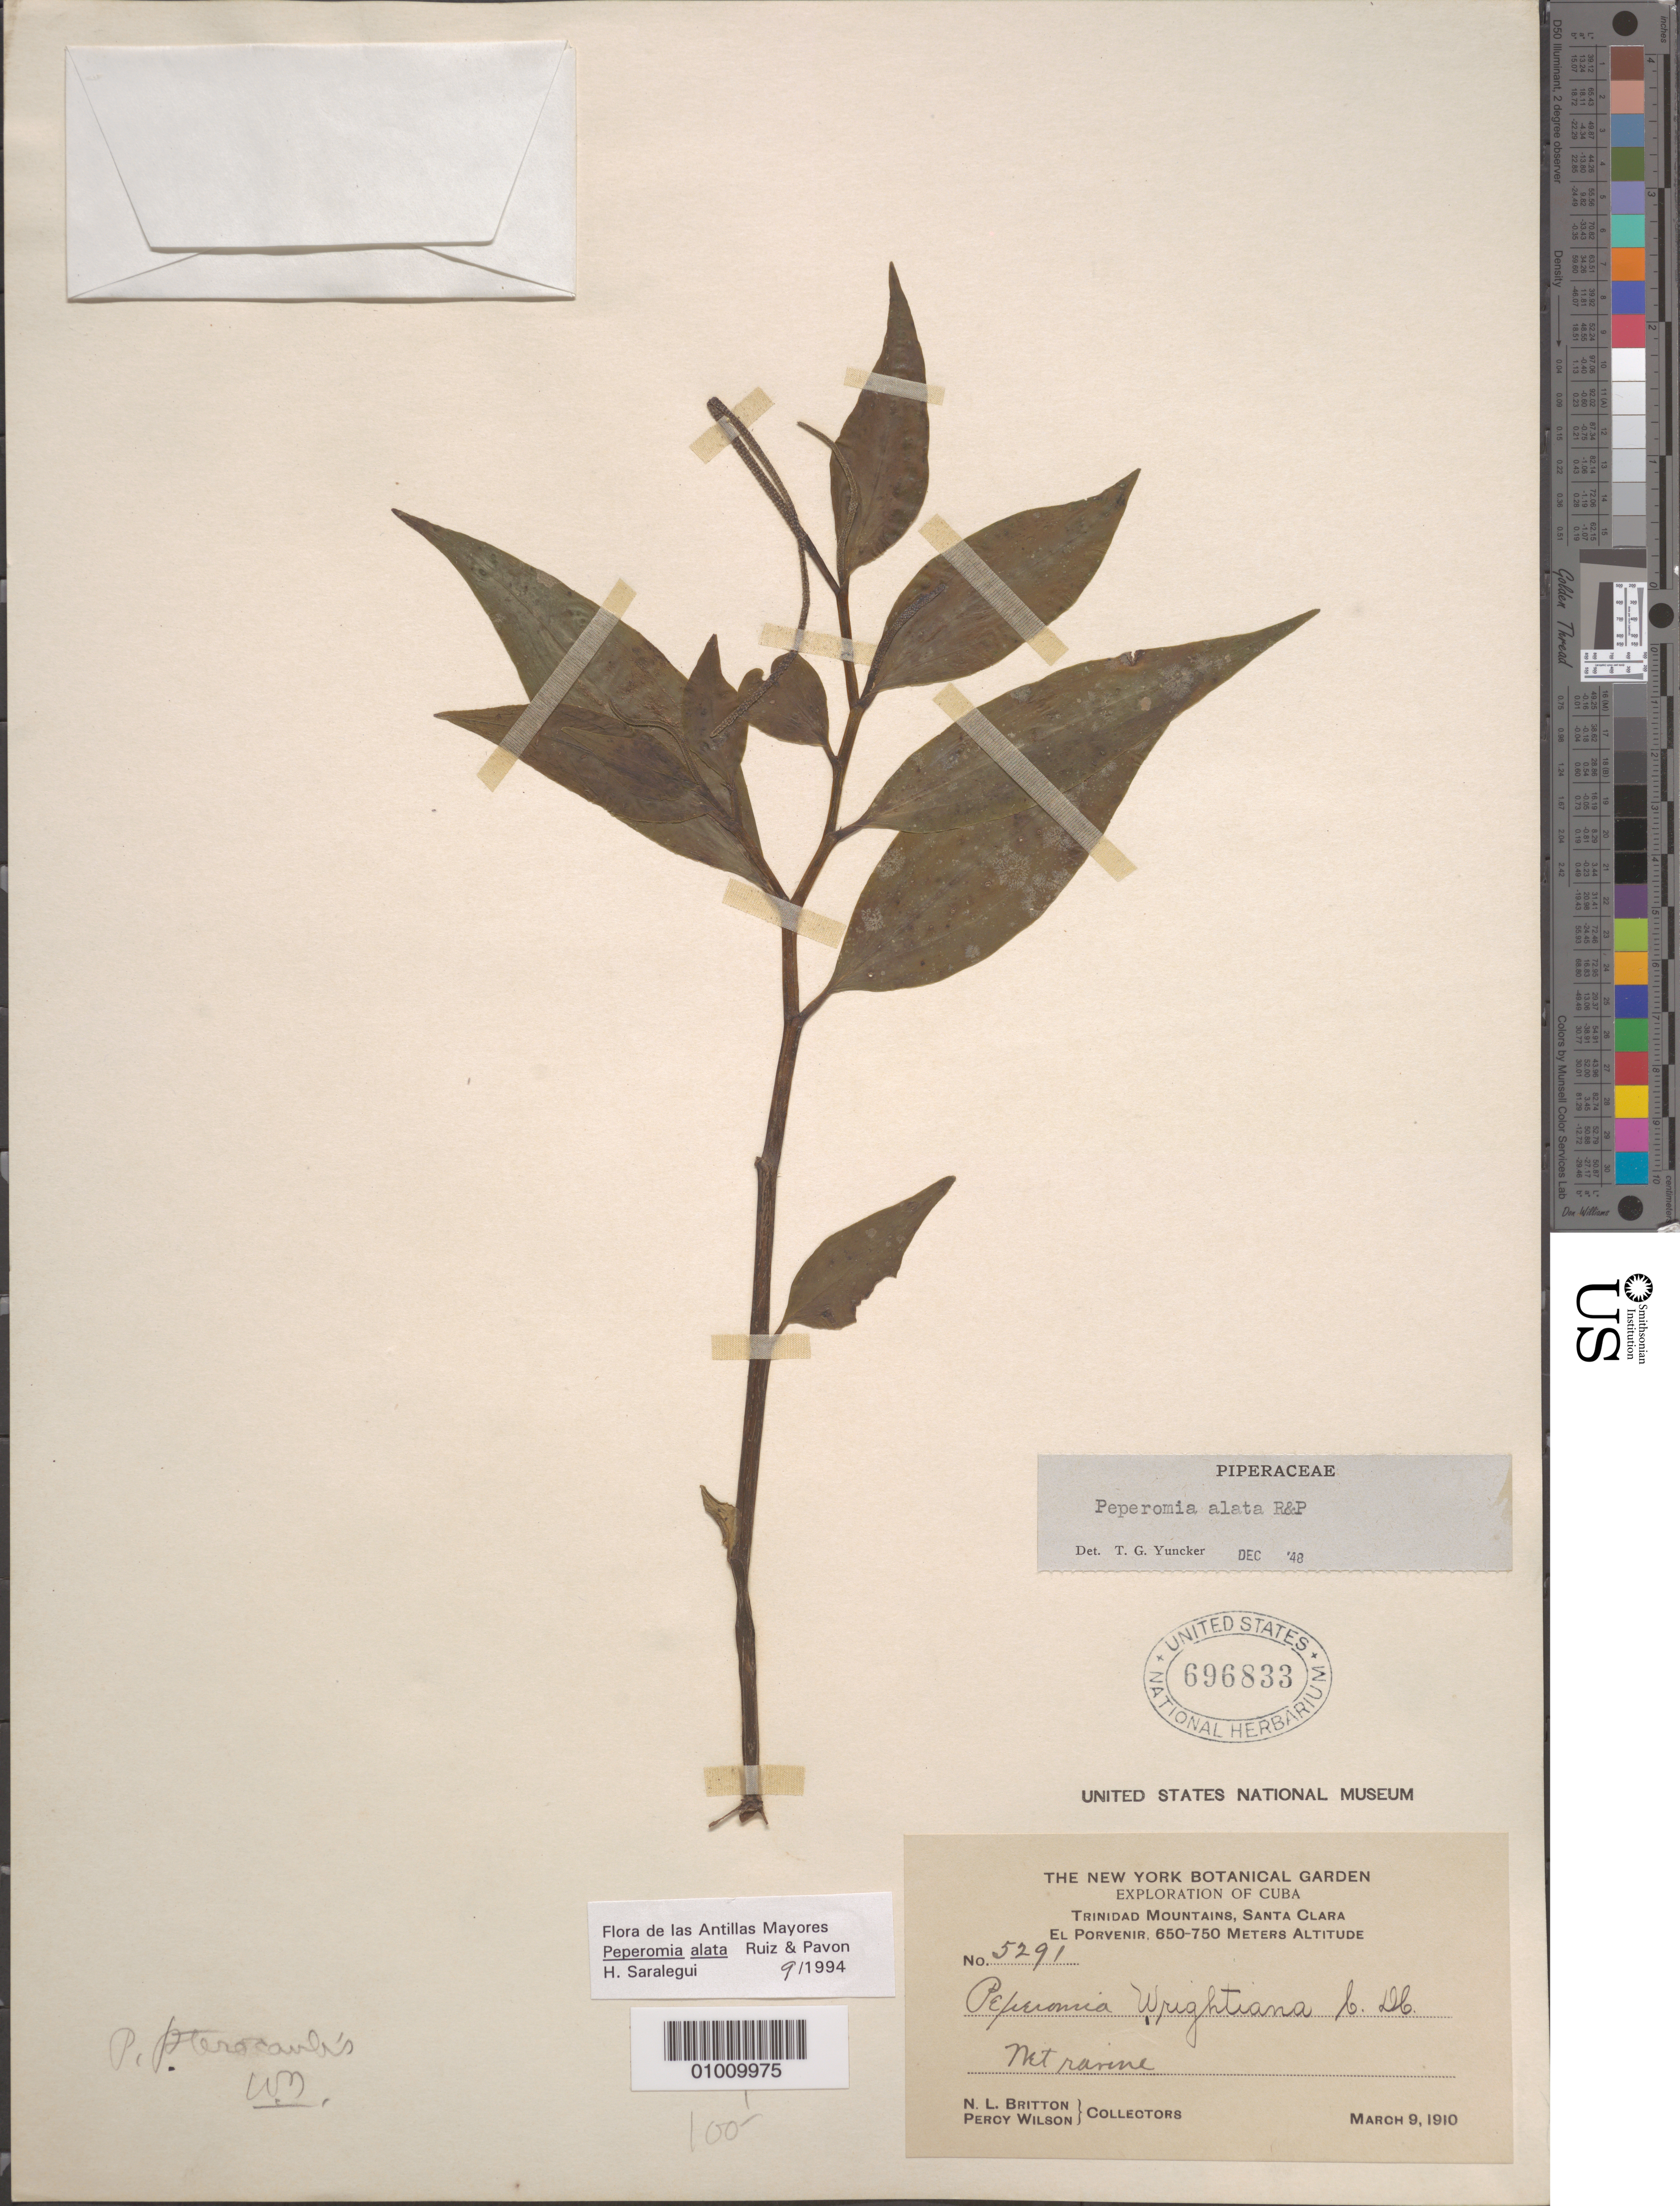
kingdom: Plantae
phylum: Tracheophyta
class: Magnoliopsida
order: Piperales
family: Piperaceae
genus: Peperomia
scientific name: Peperomia alata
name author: Ruiz & Pav.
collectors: N. Britton & P. Wilson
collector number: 5291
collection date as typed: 09 Mar 1910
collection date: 1910-03-09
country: Cuba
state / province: Villa Clara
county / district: Santa Clara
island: Cuba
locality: near ravine Trinidad Mountains Santa Clara El Porvenir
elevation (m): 650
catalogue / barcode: US 696833